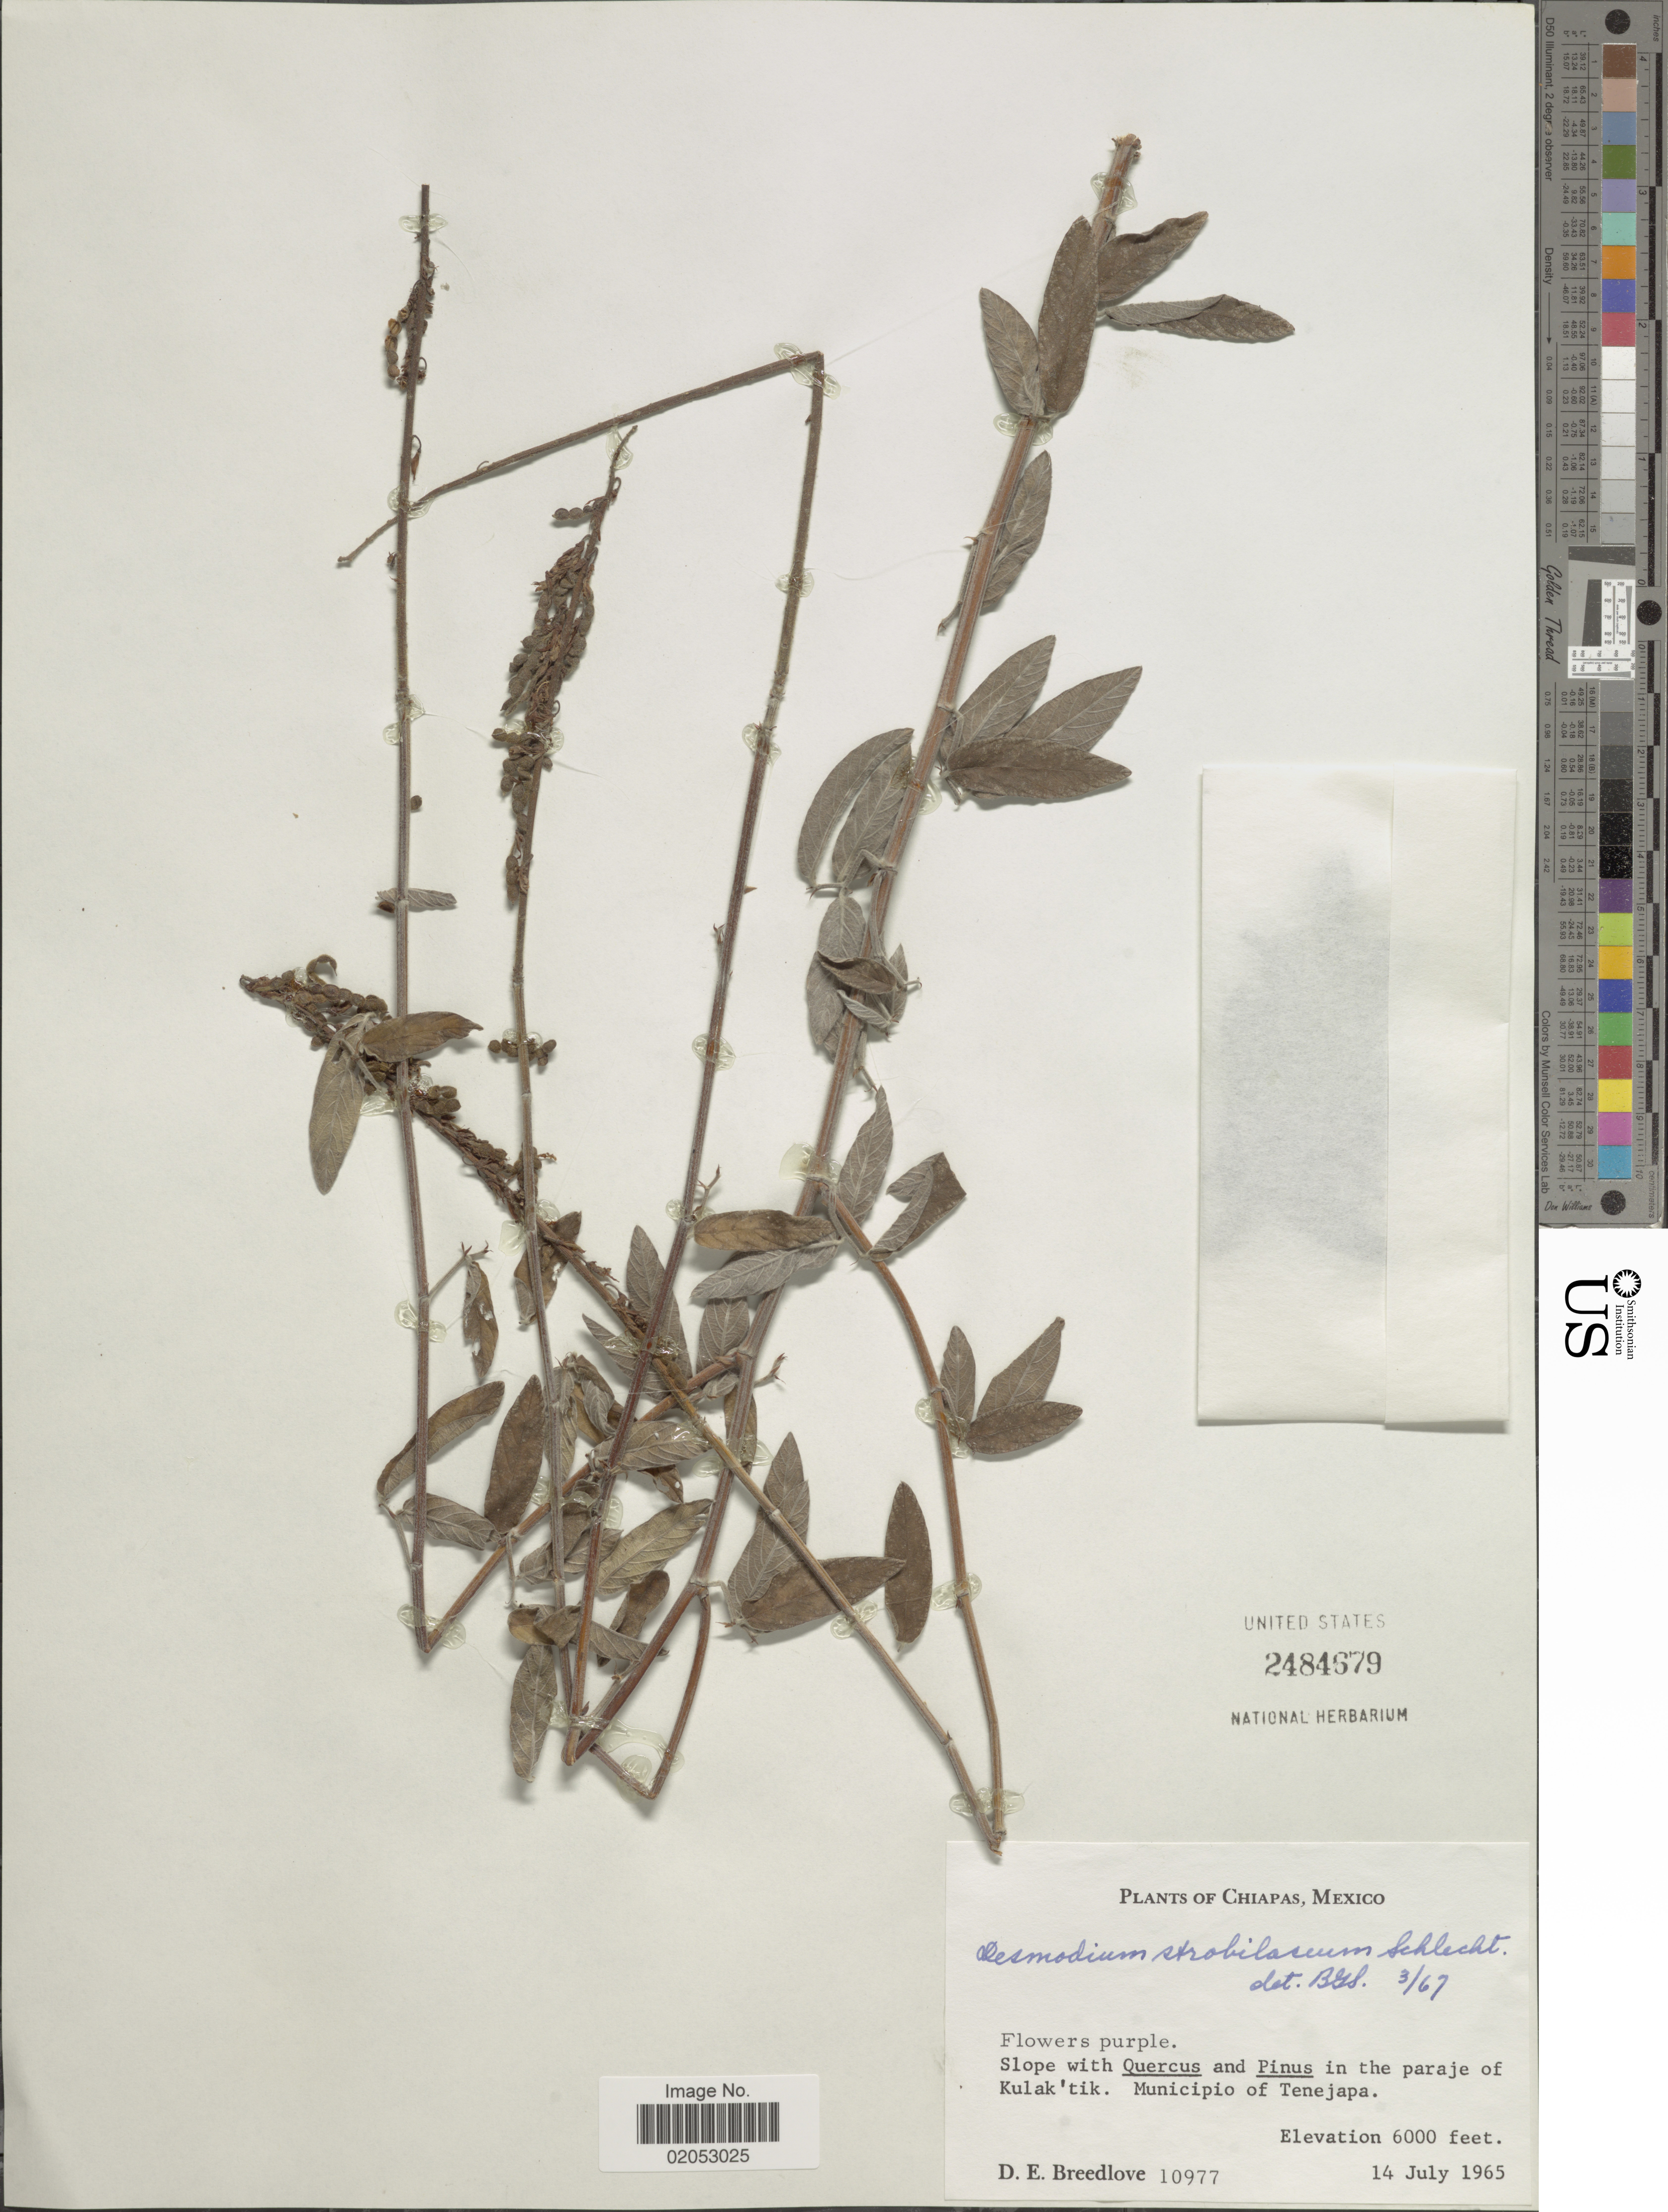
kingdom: Plantae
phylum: Tracheophyta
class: Magnoliopsida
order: Fabales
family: Fabaceae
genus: Desmodium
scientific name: Desmodium strobilaceum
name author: Schltdl.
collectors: D. E. Breedlove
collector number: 10977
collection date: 1965-07-14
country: Mexico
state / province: Chiapas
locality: Slope with Quercus and Pinus in the paraje of Kulak'tik. Municipio of Tenejapa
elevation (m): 1829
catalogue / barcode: US 2484679